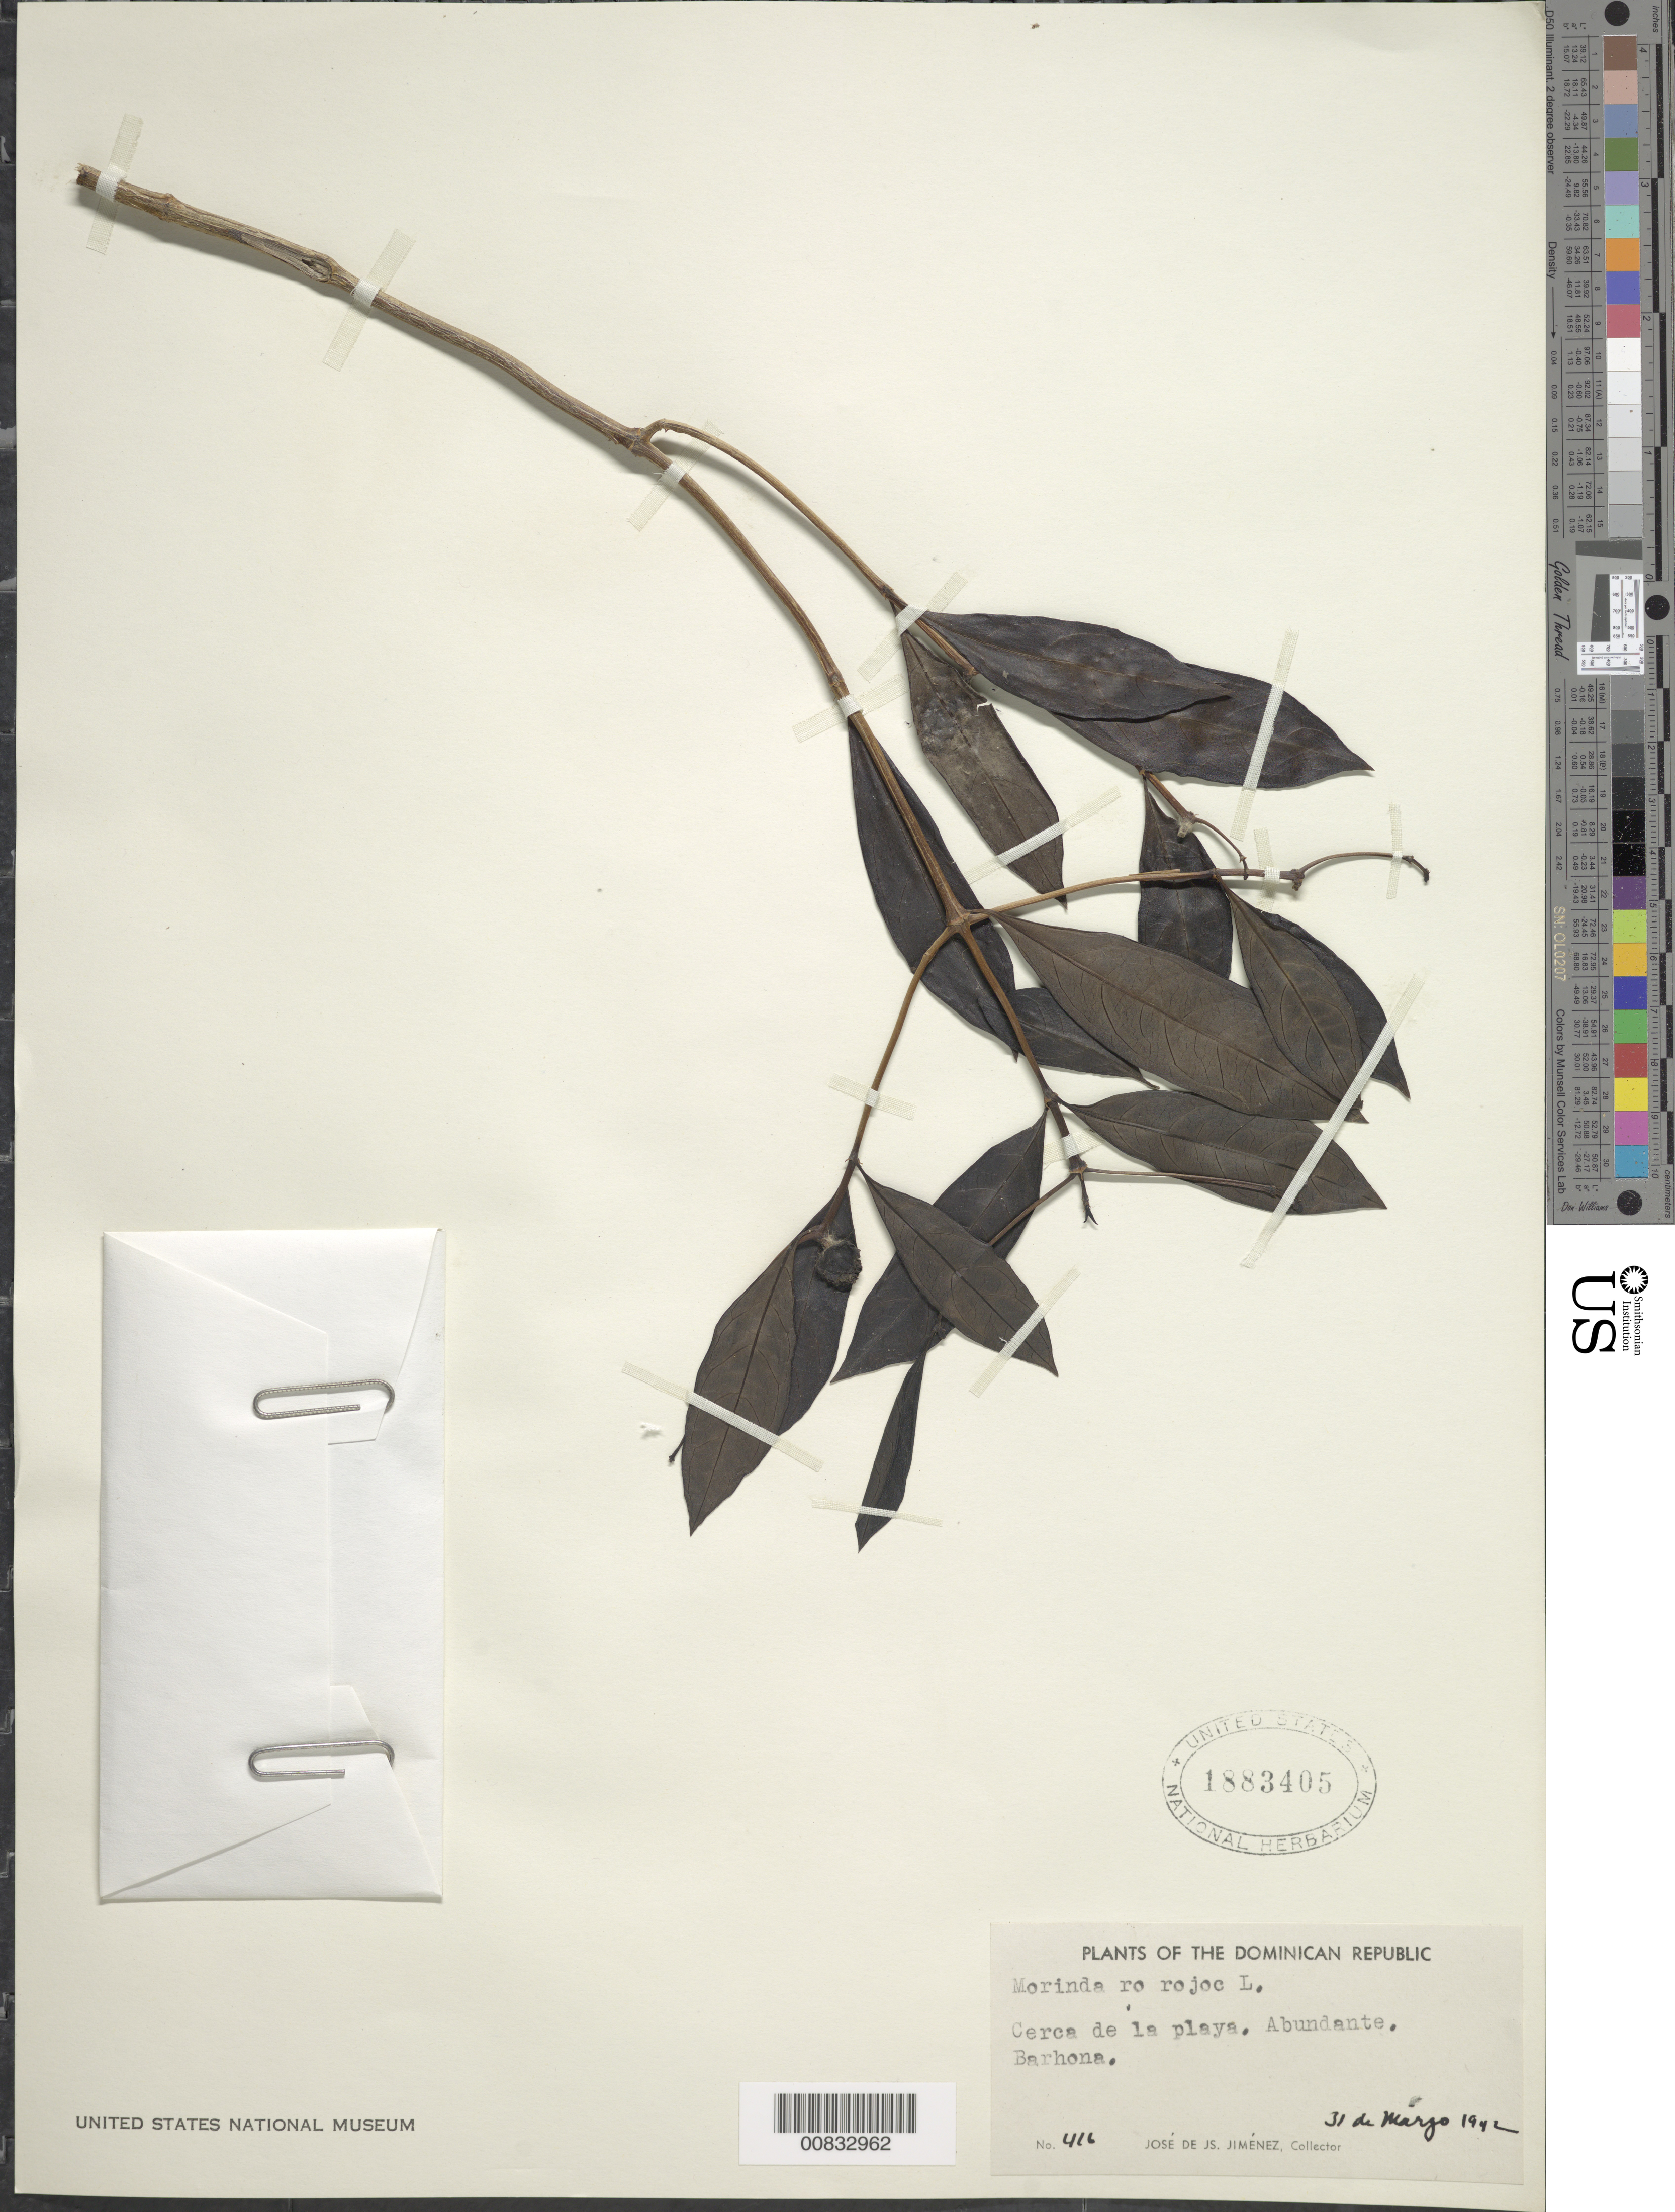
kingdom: Plantae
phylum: Tracheophyta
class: Magnoliopsida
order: Gentianales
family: Rubiaceae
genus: Morinda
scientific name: Morinda royoc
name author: L.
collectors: J. J. Jiménez Almonte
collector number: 416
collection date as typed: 31 May 1942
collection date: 1942-05-31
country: Dominican Republic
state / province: Barahona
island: Hispaniola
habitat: Cerca de la playa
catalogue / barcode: US 1883405